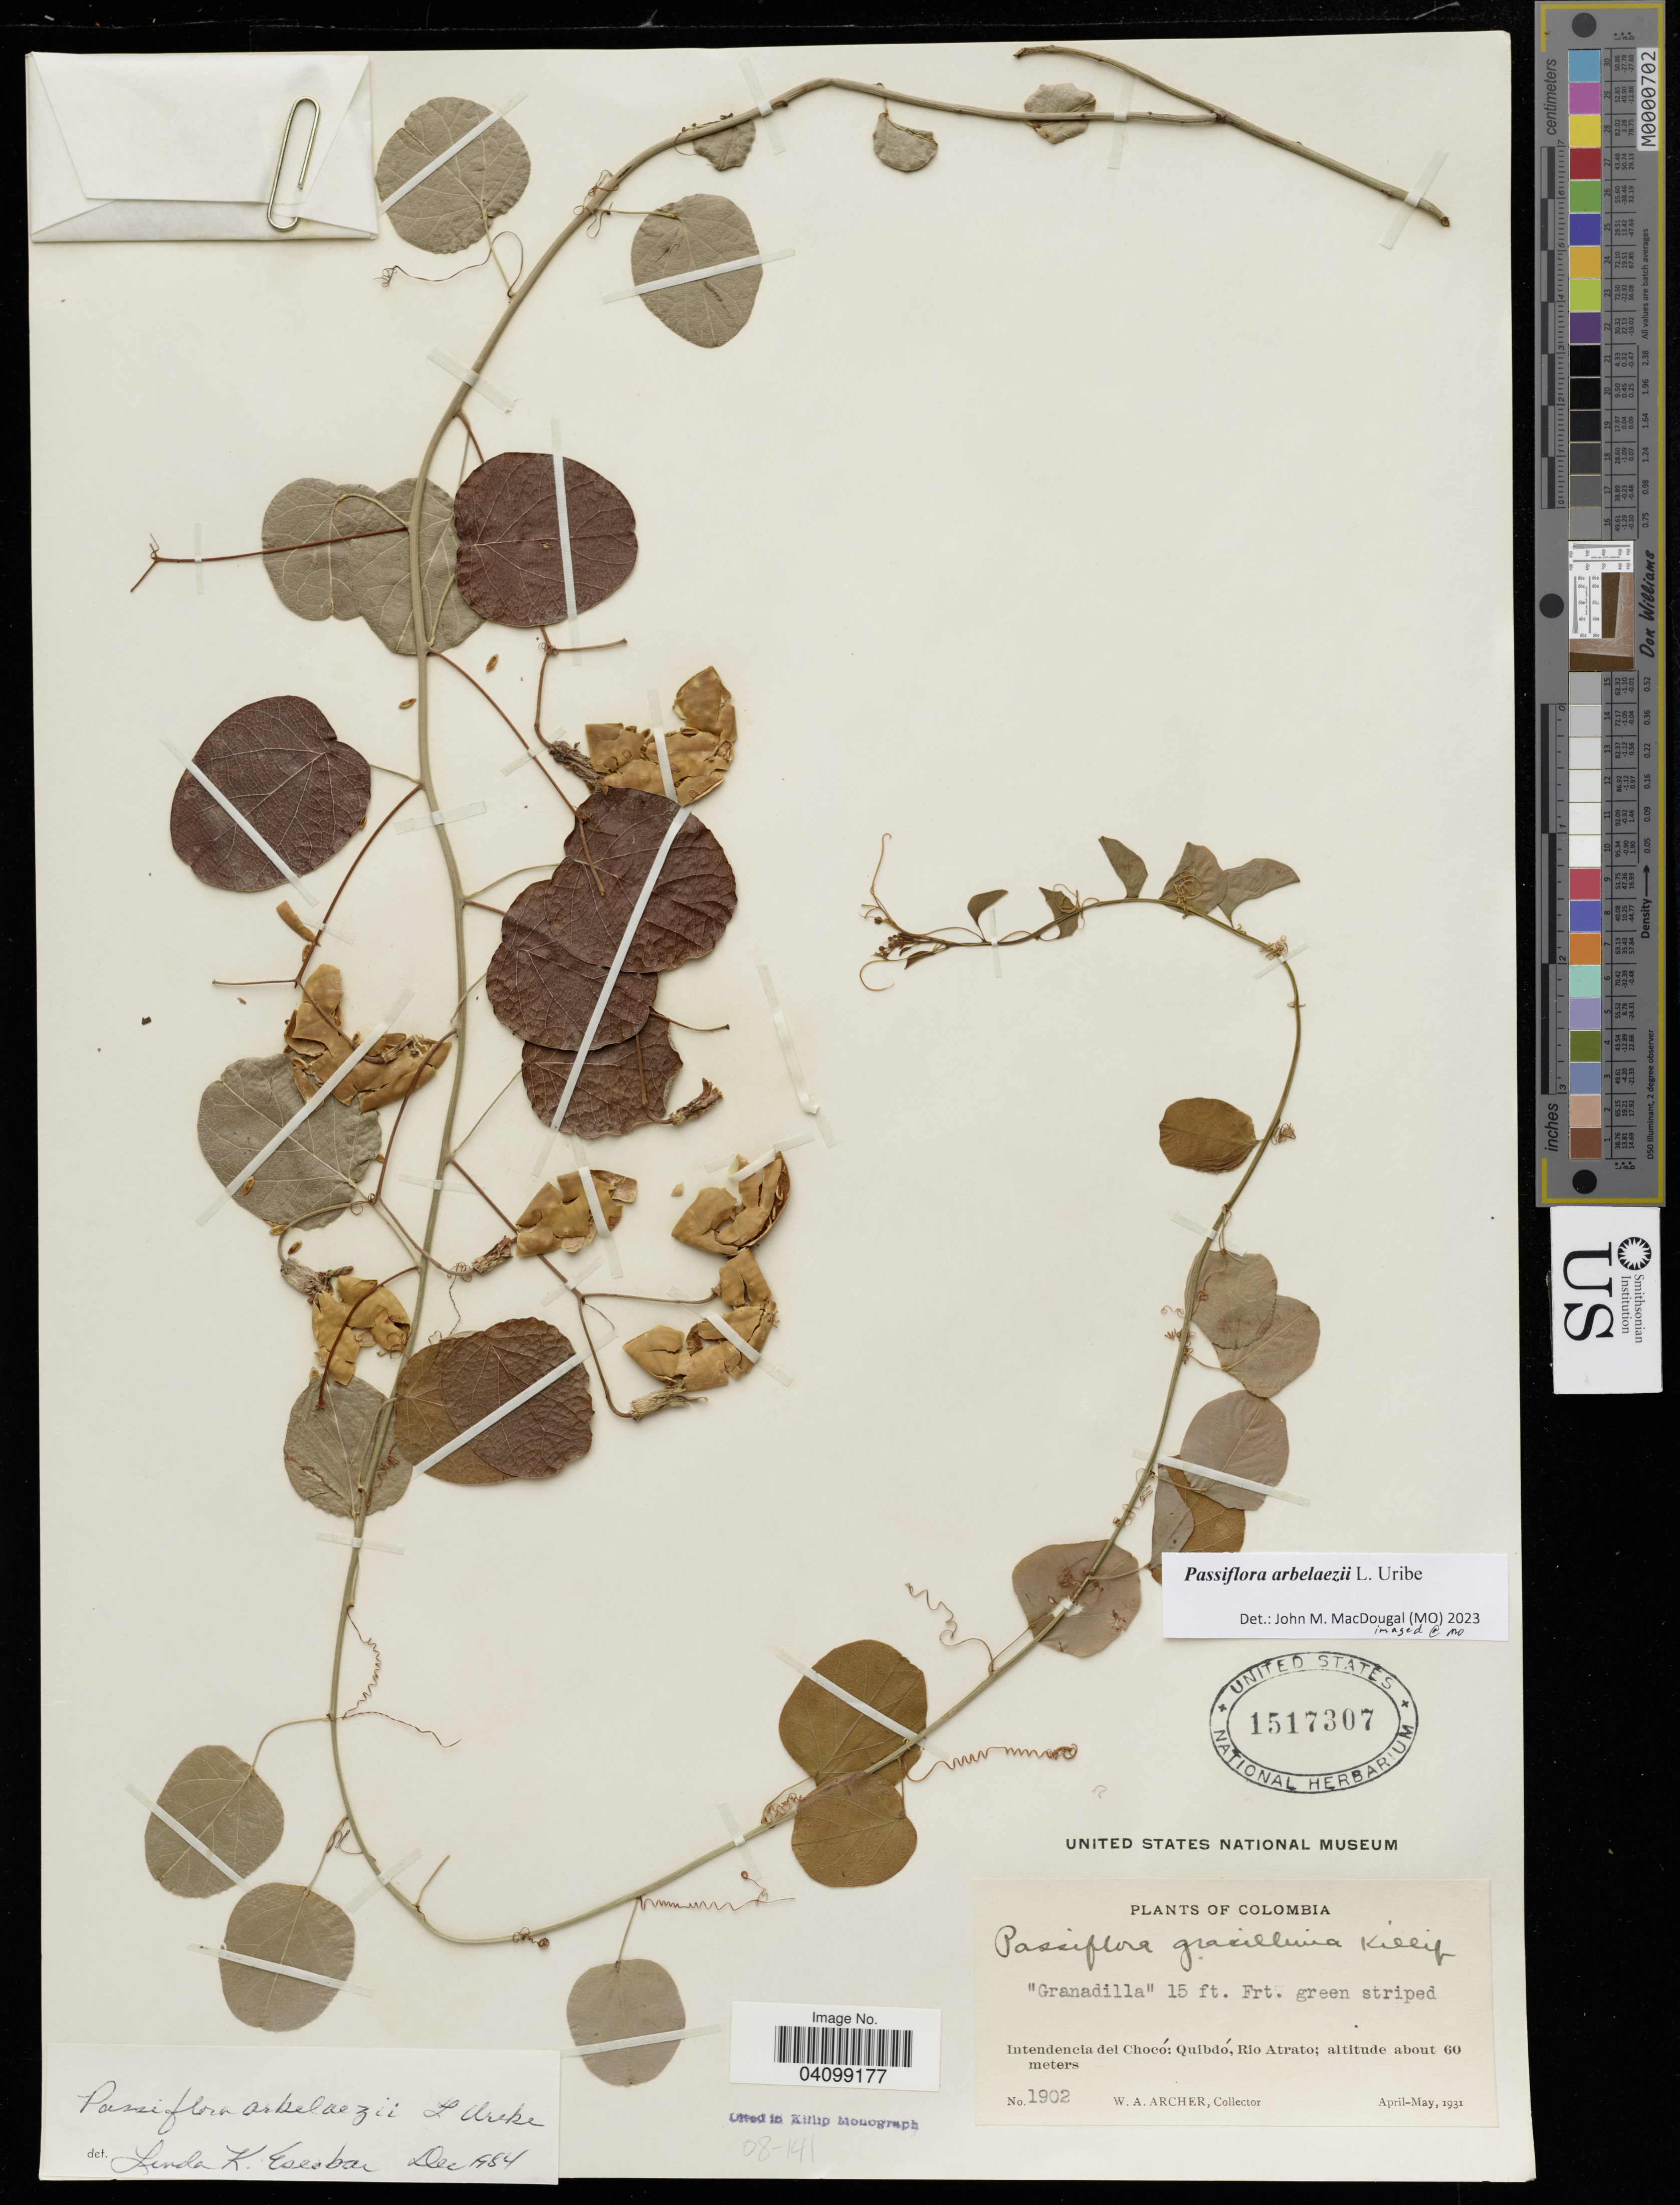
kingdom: Plantae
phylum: Tracheophyta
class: Magnoliopsida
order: Malpighiales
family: Passifloraceae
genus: Passiflora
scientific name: Passiflora arbelaezii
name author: L. Uribe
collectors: W. Archer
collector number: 1902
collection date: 1931-04/1931-05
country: Colombia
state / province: Chocó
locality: Intendencia del Choco: Quibdo, Rio Atrato.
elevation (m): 60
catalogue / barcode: US 1417307